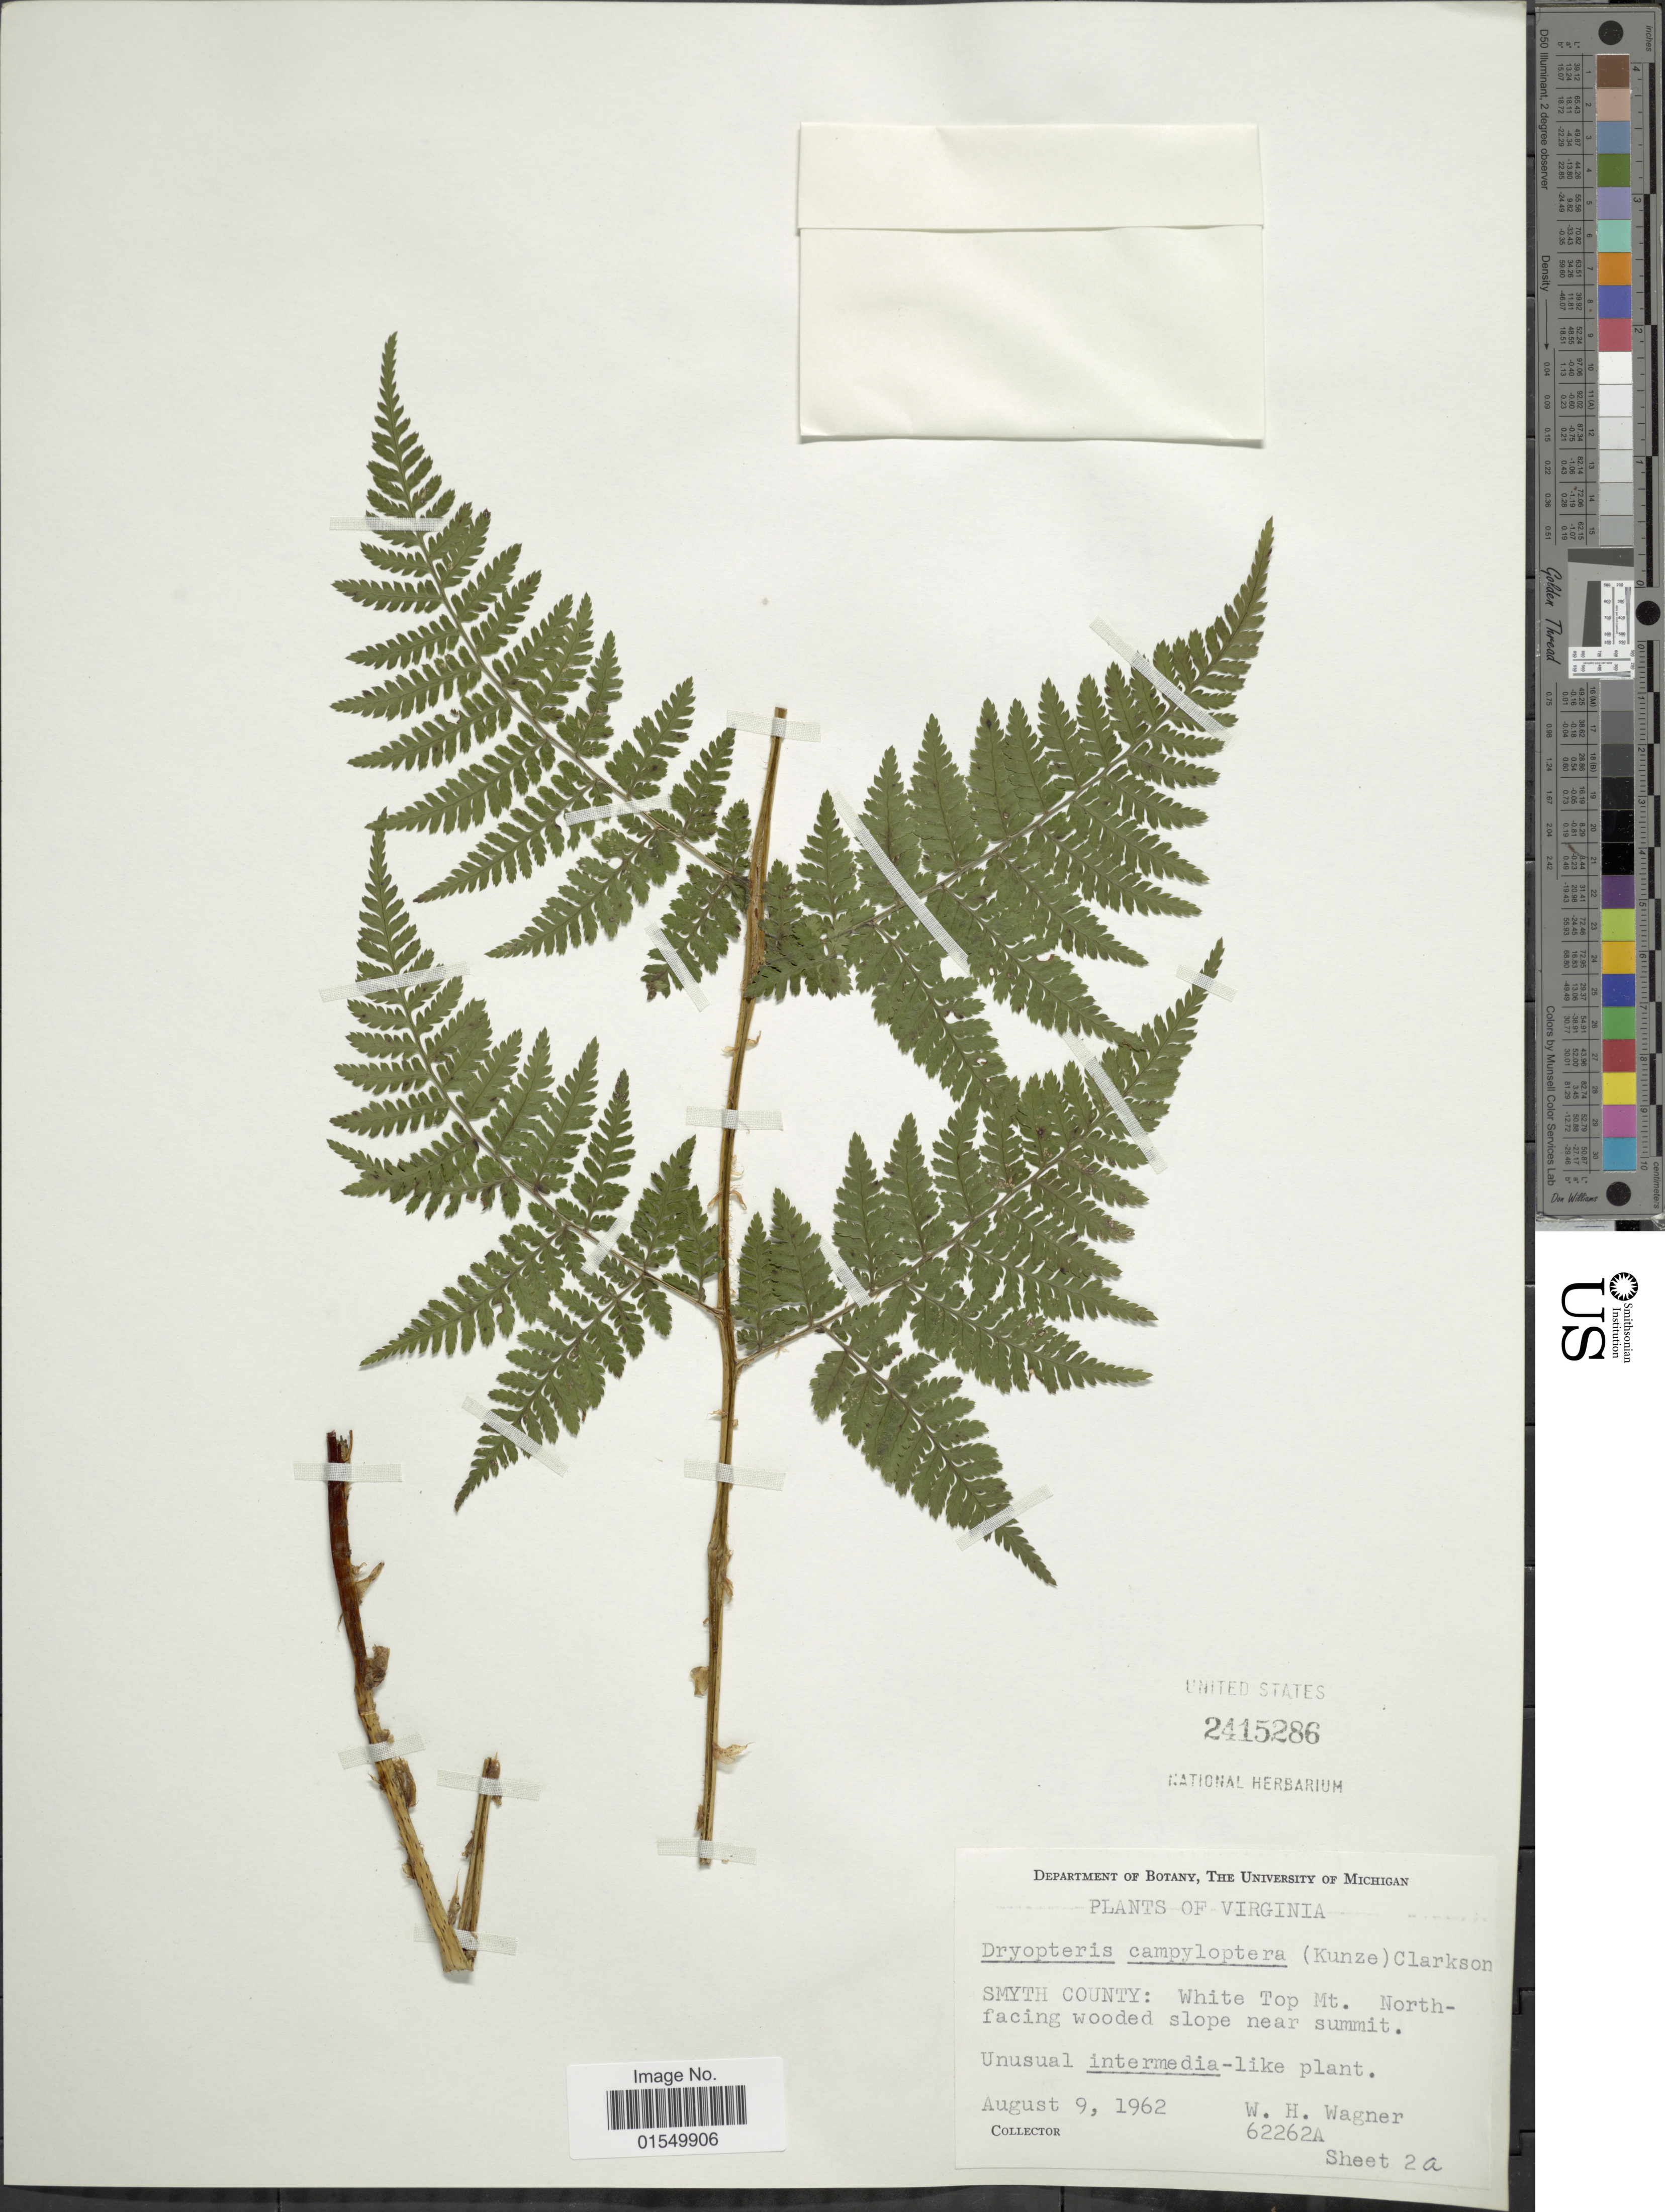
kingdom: Plantae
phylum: Tracheophyta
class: Polypodiopsida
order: Polypodiales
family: Dryopteridaceae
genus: Dryopteris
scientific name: Dryopteris campyloptera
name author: Clarkson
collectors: W. H. Wagner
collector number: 62262A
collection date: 1962-08-09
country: United States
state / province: Virginia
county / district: Smyth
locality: Smyth County: White Top Mt., North-facing wooded slope near summit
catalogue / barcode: US 2415286